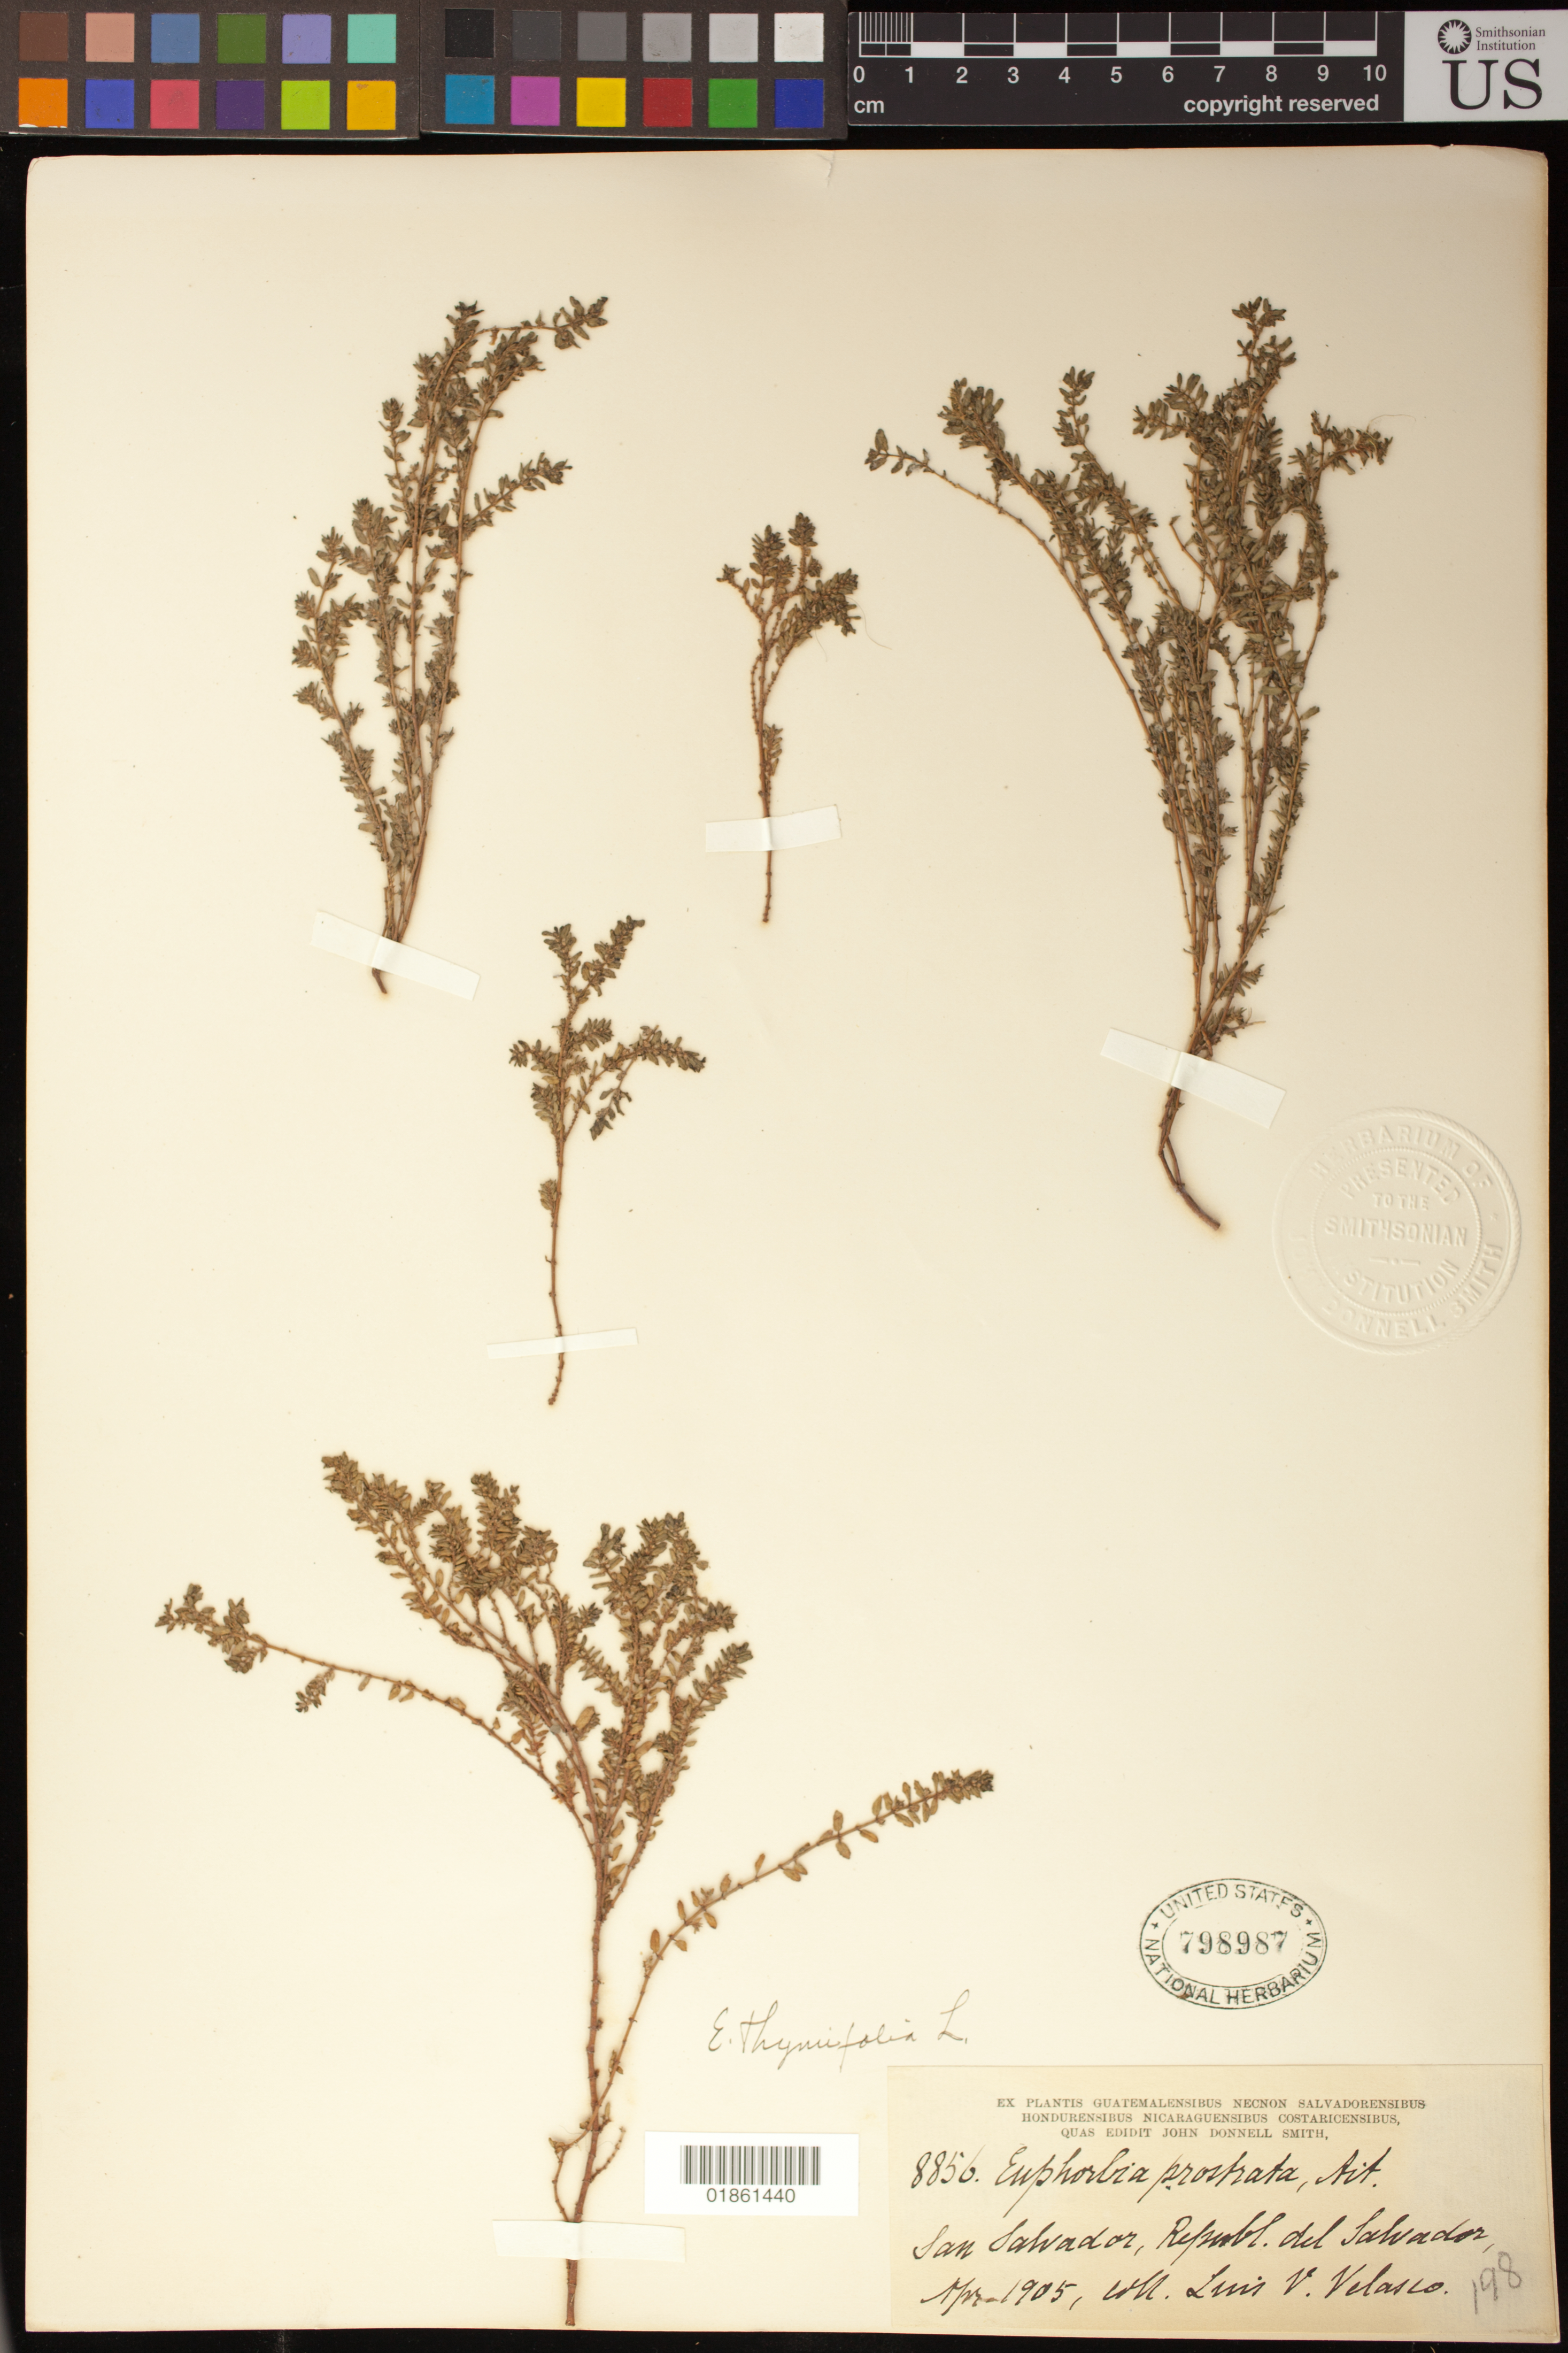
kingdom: Plantae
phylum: Tracheophyta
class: Magnoliopsida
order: Malpighiales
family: Euphorbiaceae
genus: Euphorbia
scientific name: Euphorbia thymifolia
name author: L.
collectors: L. Velasco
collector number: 8856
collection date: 1905-04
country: El Salvador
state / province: San Salvador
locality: San Salvador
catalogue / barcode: US 798987